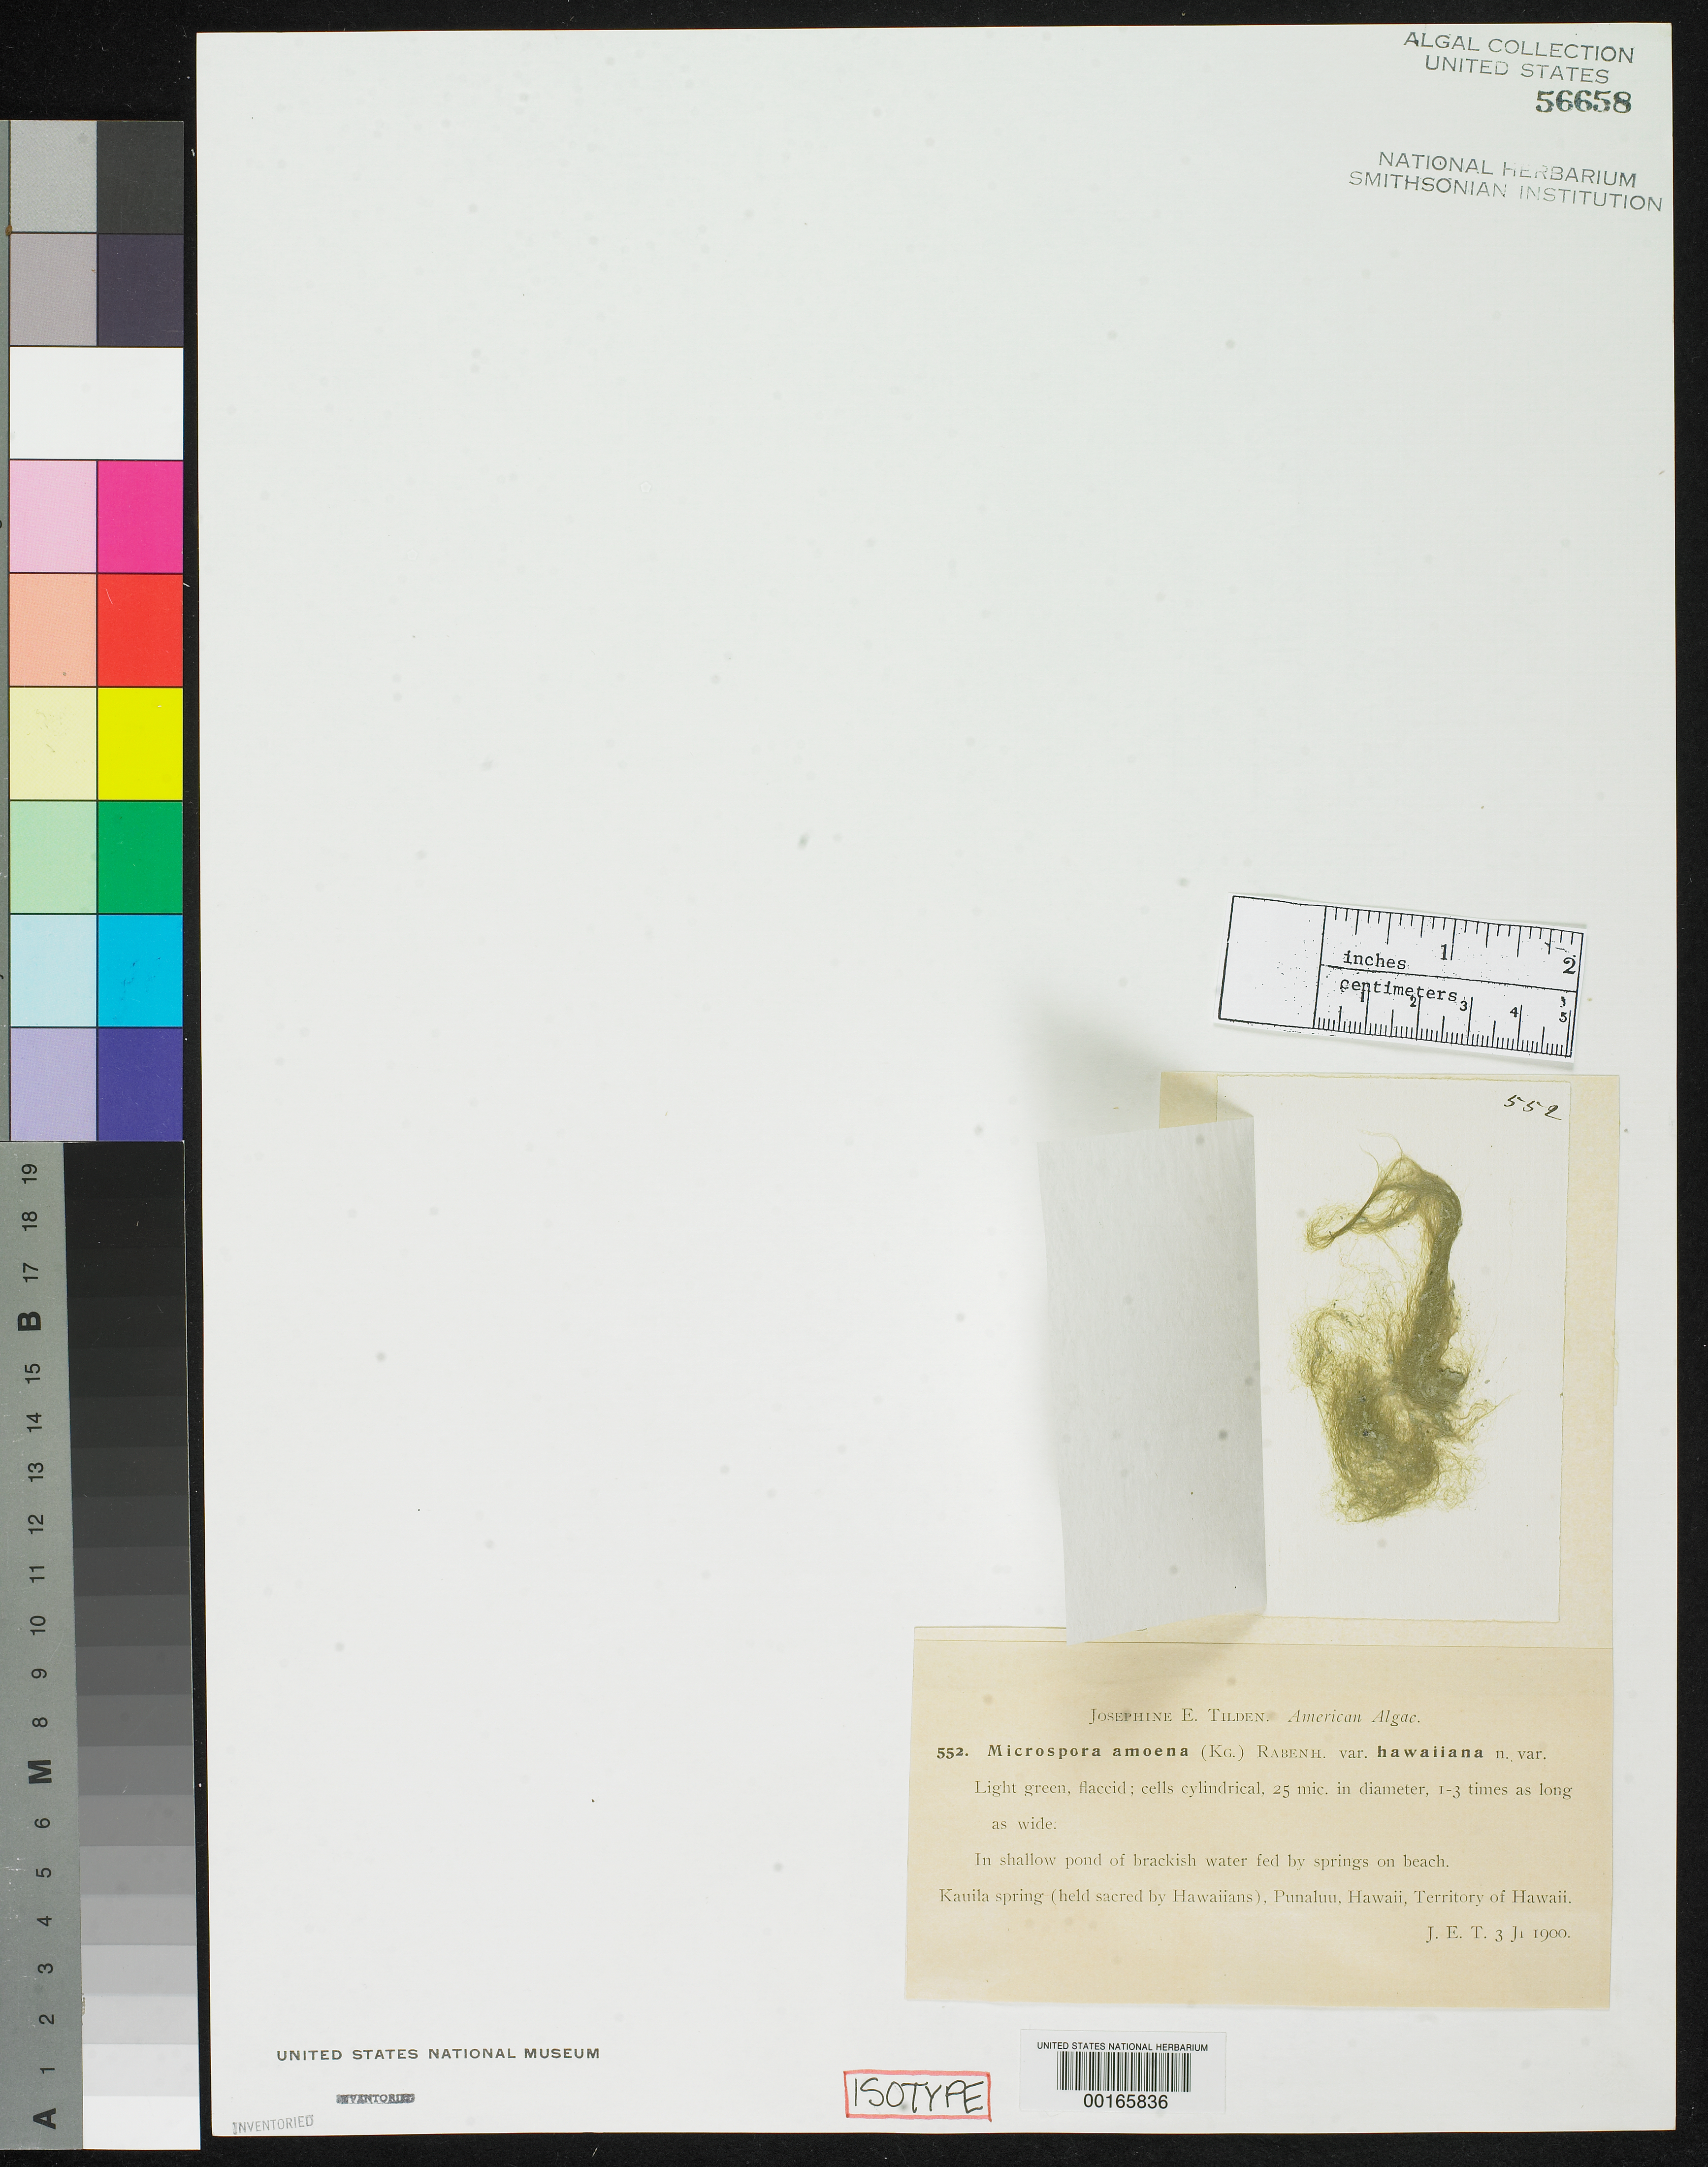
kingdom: Plantae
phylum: Chlorophyta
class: Chlorophyceae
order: Sphaeropleales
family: Microsporaceae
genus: Microspora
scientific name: Microspora amoena var. hawaiiana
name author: J. E. Tilden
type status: Isotype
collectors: J. E. Tilden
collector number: JET 552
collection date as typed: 03 Jul 1900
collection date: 1900-07-03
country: United States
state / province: Hawaii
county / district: Hawaii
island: Hawaii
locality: Punaluu, Kauila Spring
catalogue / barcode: US 56658